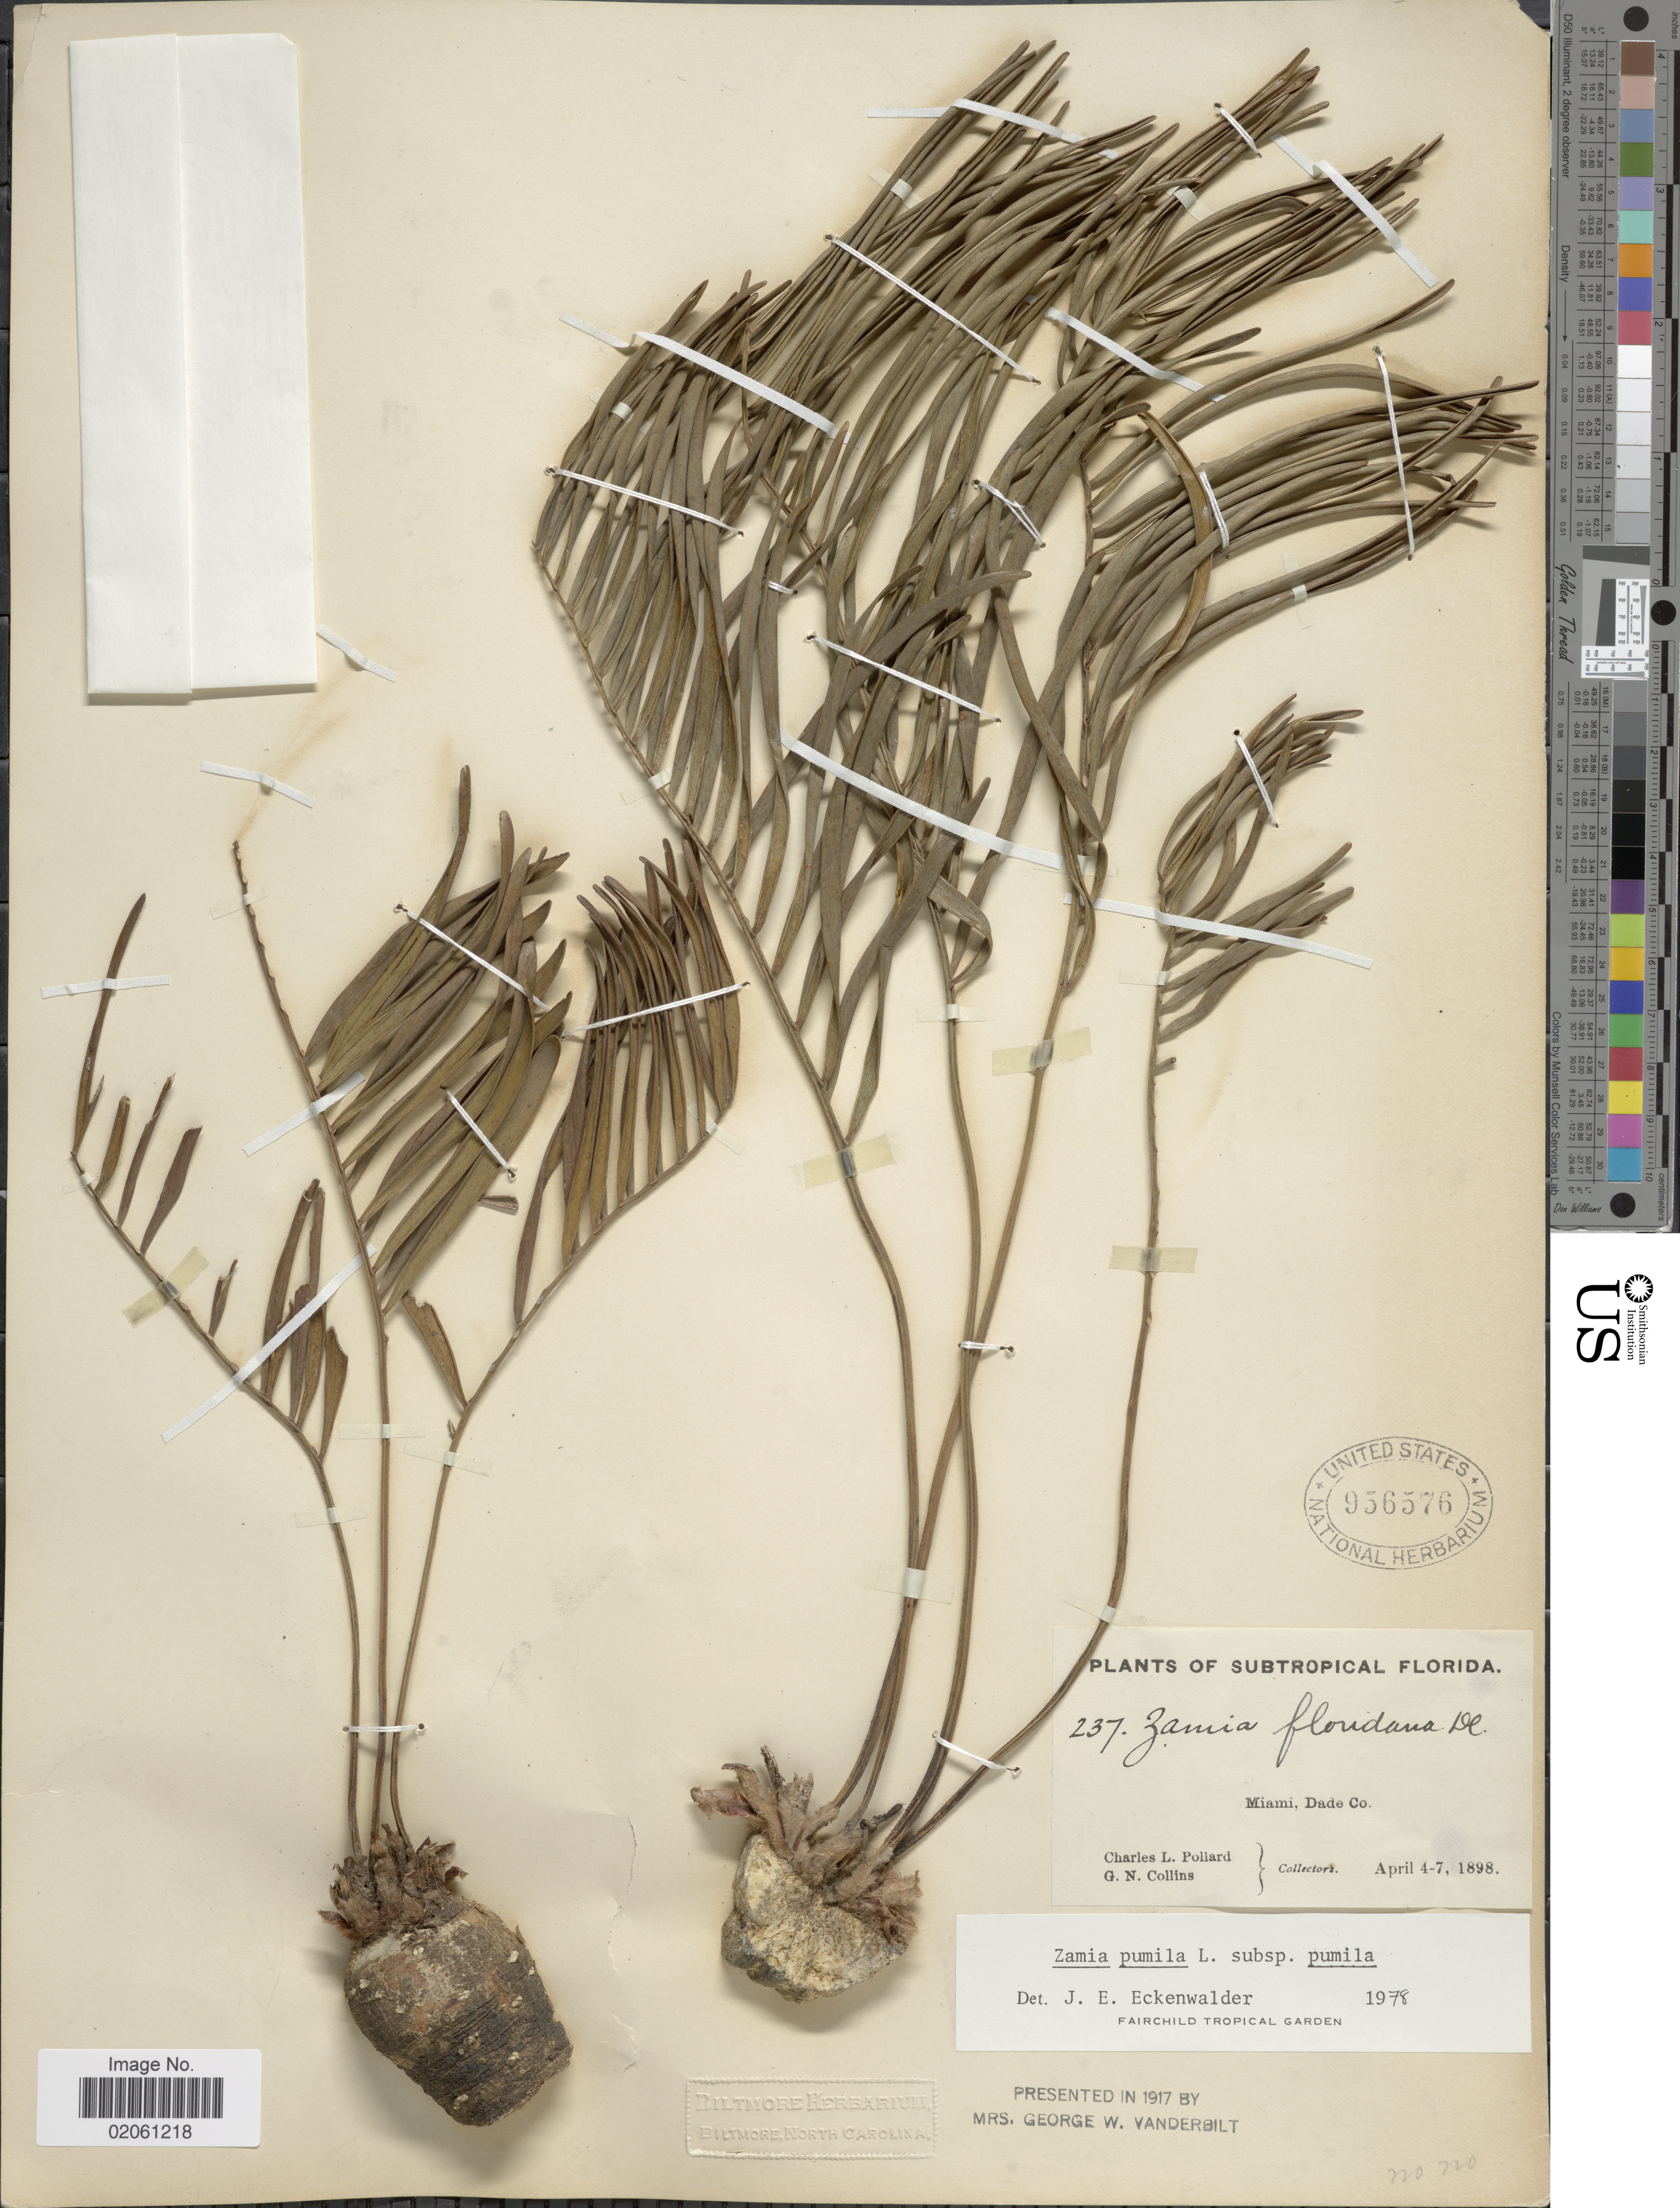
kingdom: Plantae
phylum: Tracheophyta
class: Cycadopsida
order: Cycadales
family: Zamiaceae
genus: Zamia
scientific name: Zamia pumila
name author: L.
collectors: C. L. Pollard & G. Collins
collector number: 237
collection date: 1898-04-04/1898-04-07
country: United States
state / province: Florida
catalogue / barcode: US 956576